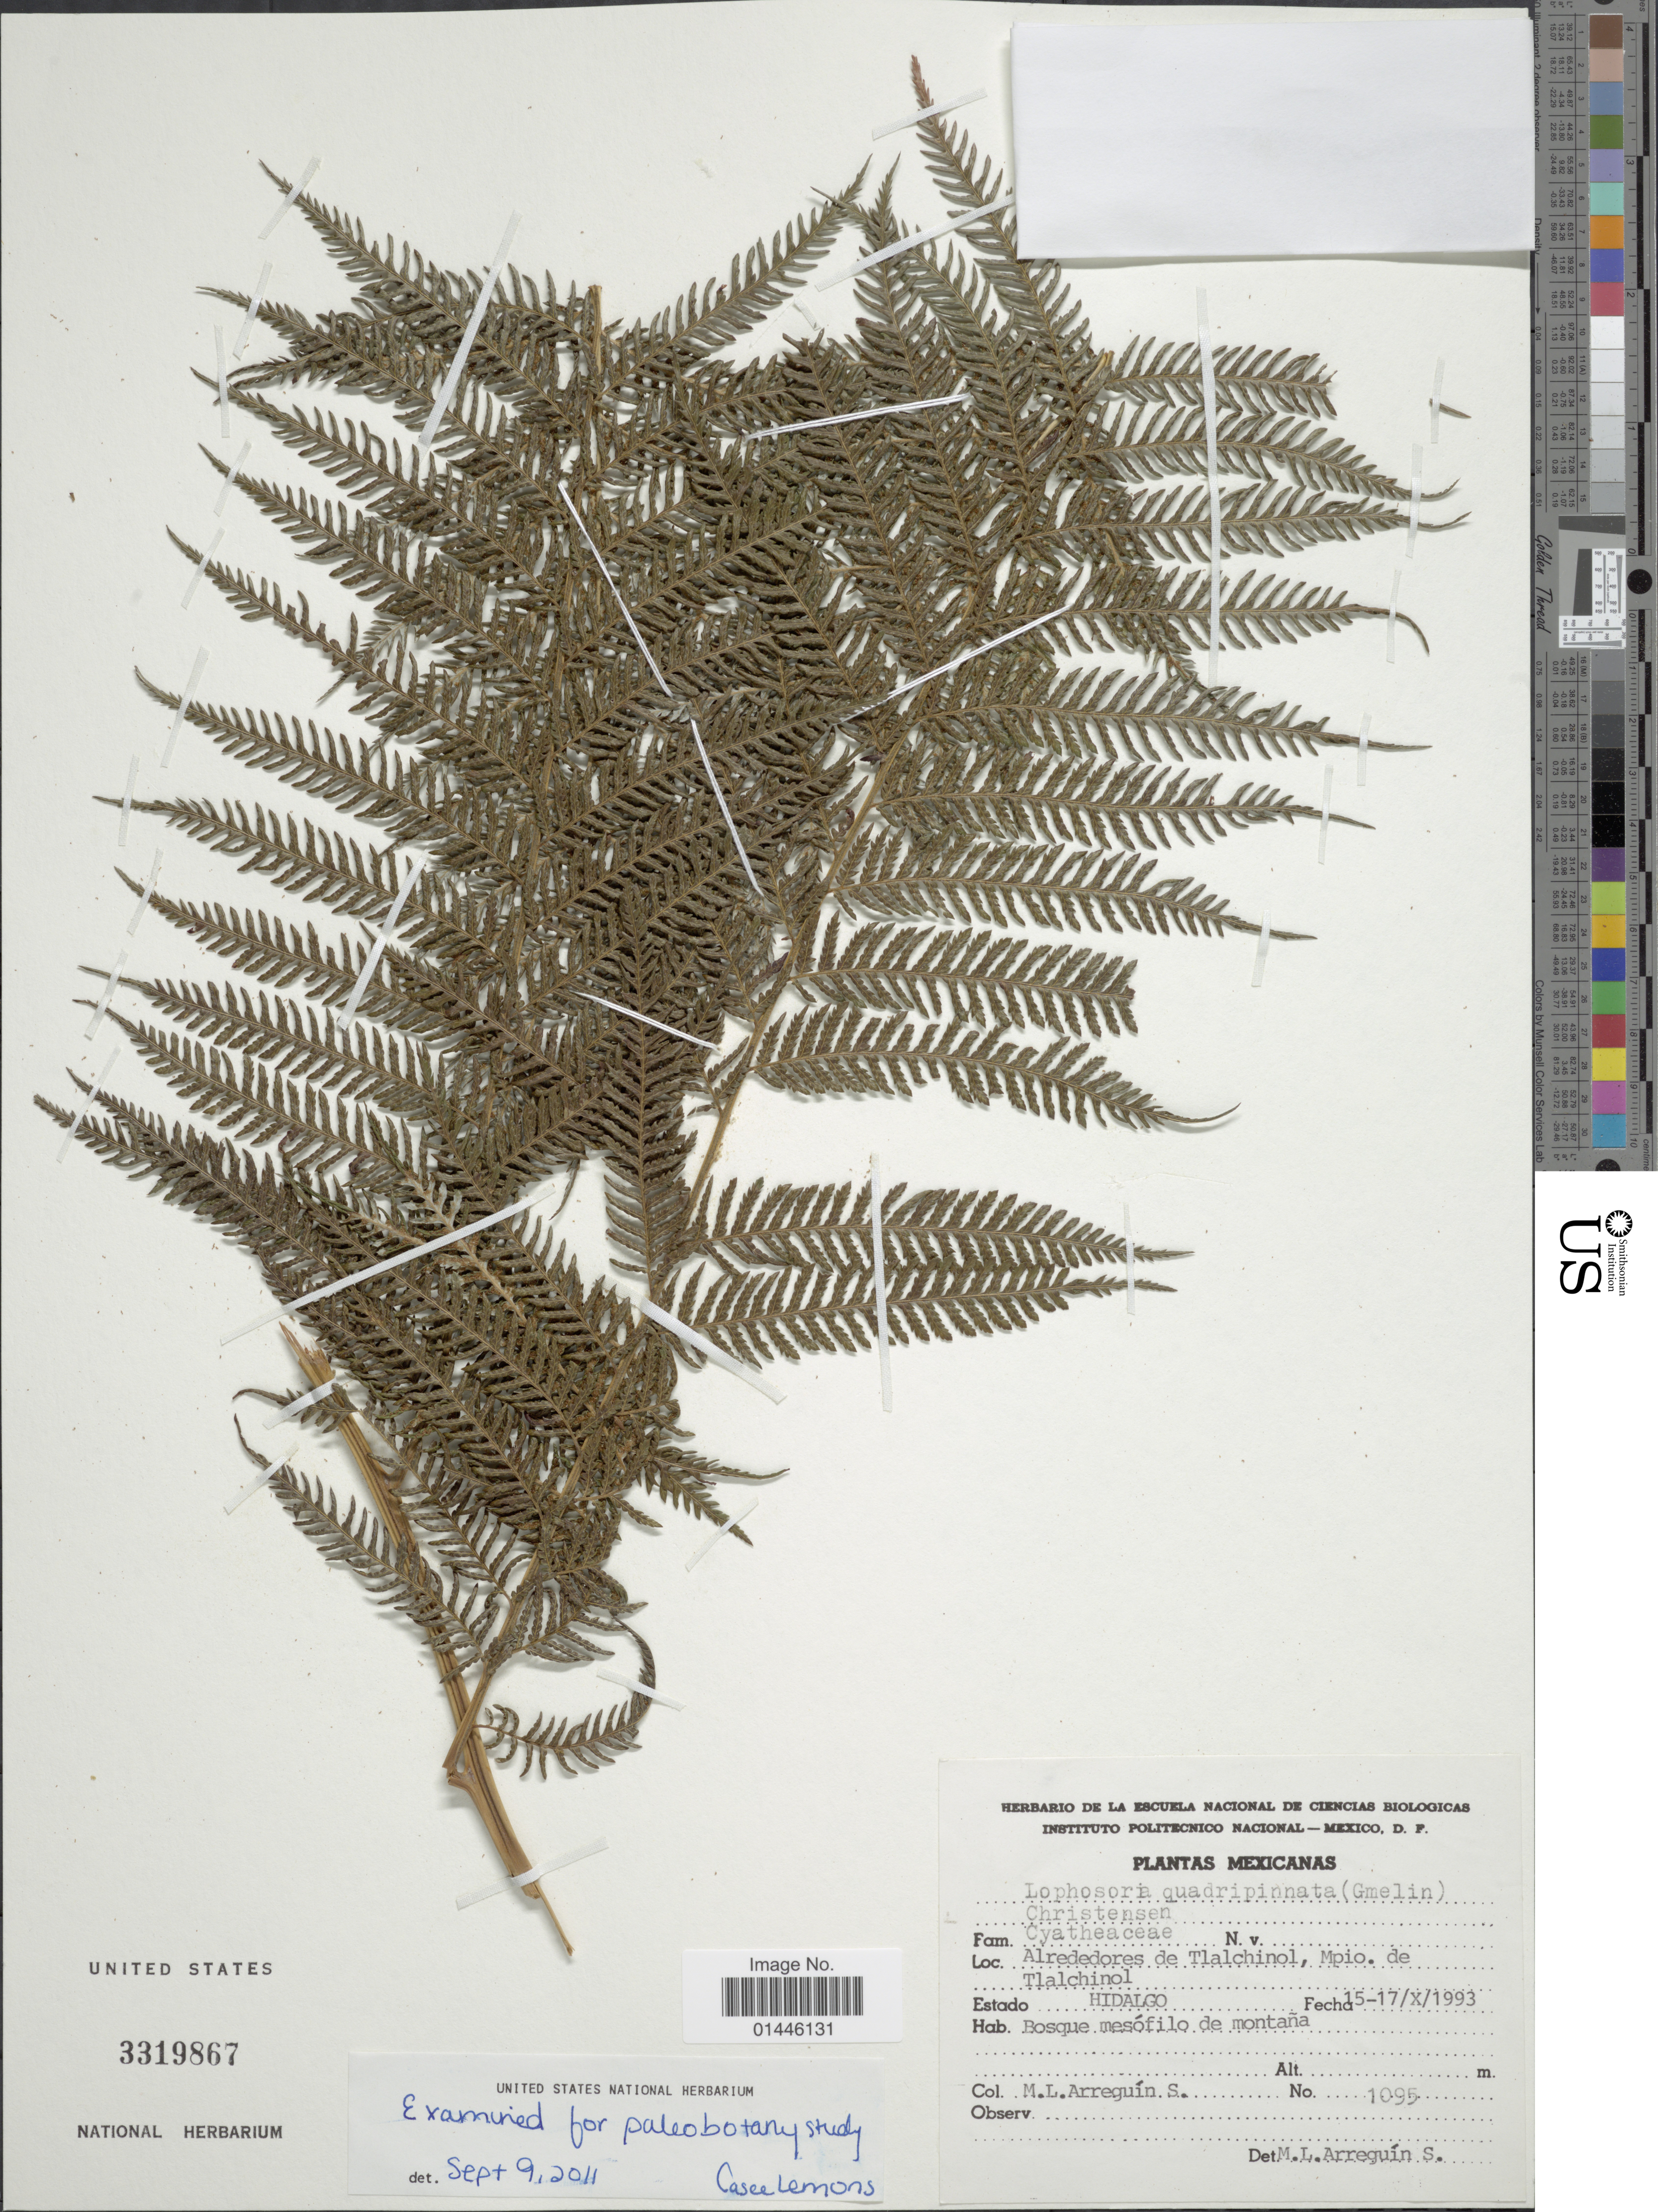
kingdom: Plantae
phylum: Tracheophyta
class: Polypodiopsida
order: Cyatheales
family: Dicksoniaceae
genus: Lophosoria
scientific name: Lophosoria quadripinnata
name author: (J.F. Gmel.) C. Chr.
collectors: M. Arreguin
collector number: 1095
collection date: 1993-10-15/1993-10-17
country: Mexico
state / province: Hidalgo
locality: Alredores de Tlalchinol, Mpio. de Tlalchinol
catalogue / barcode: US 3319867